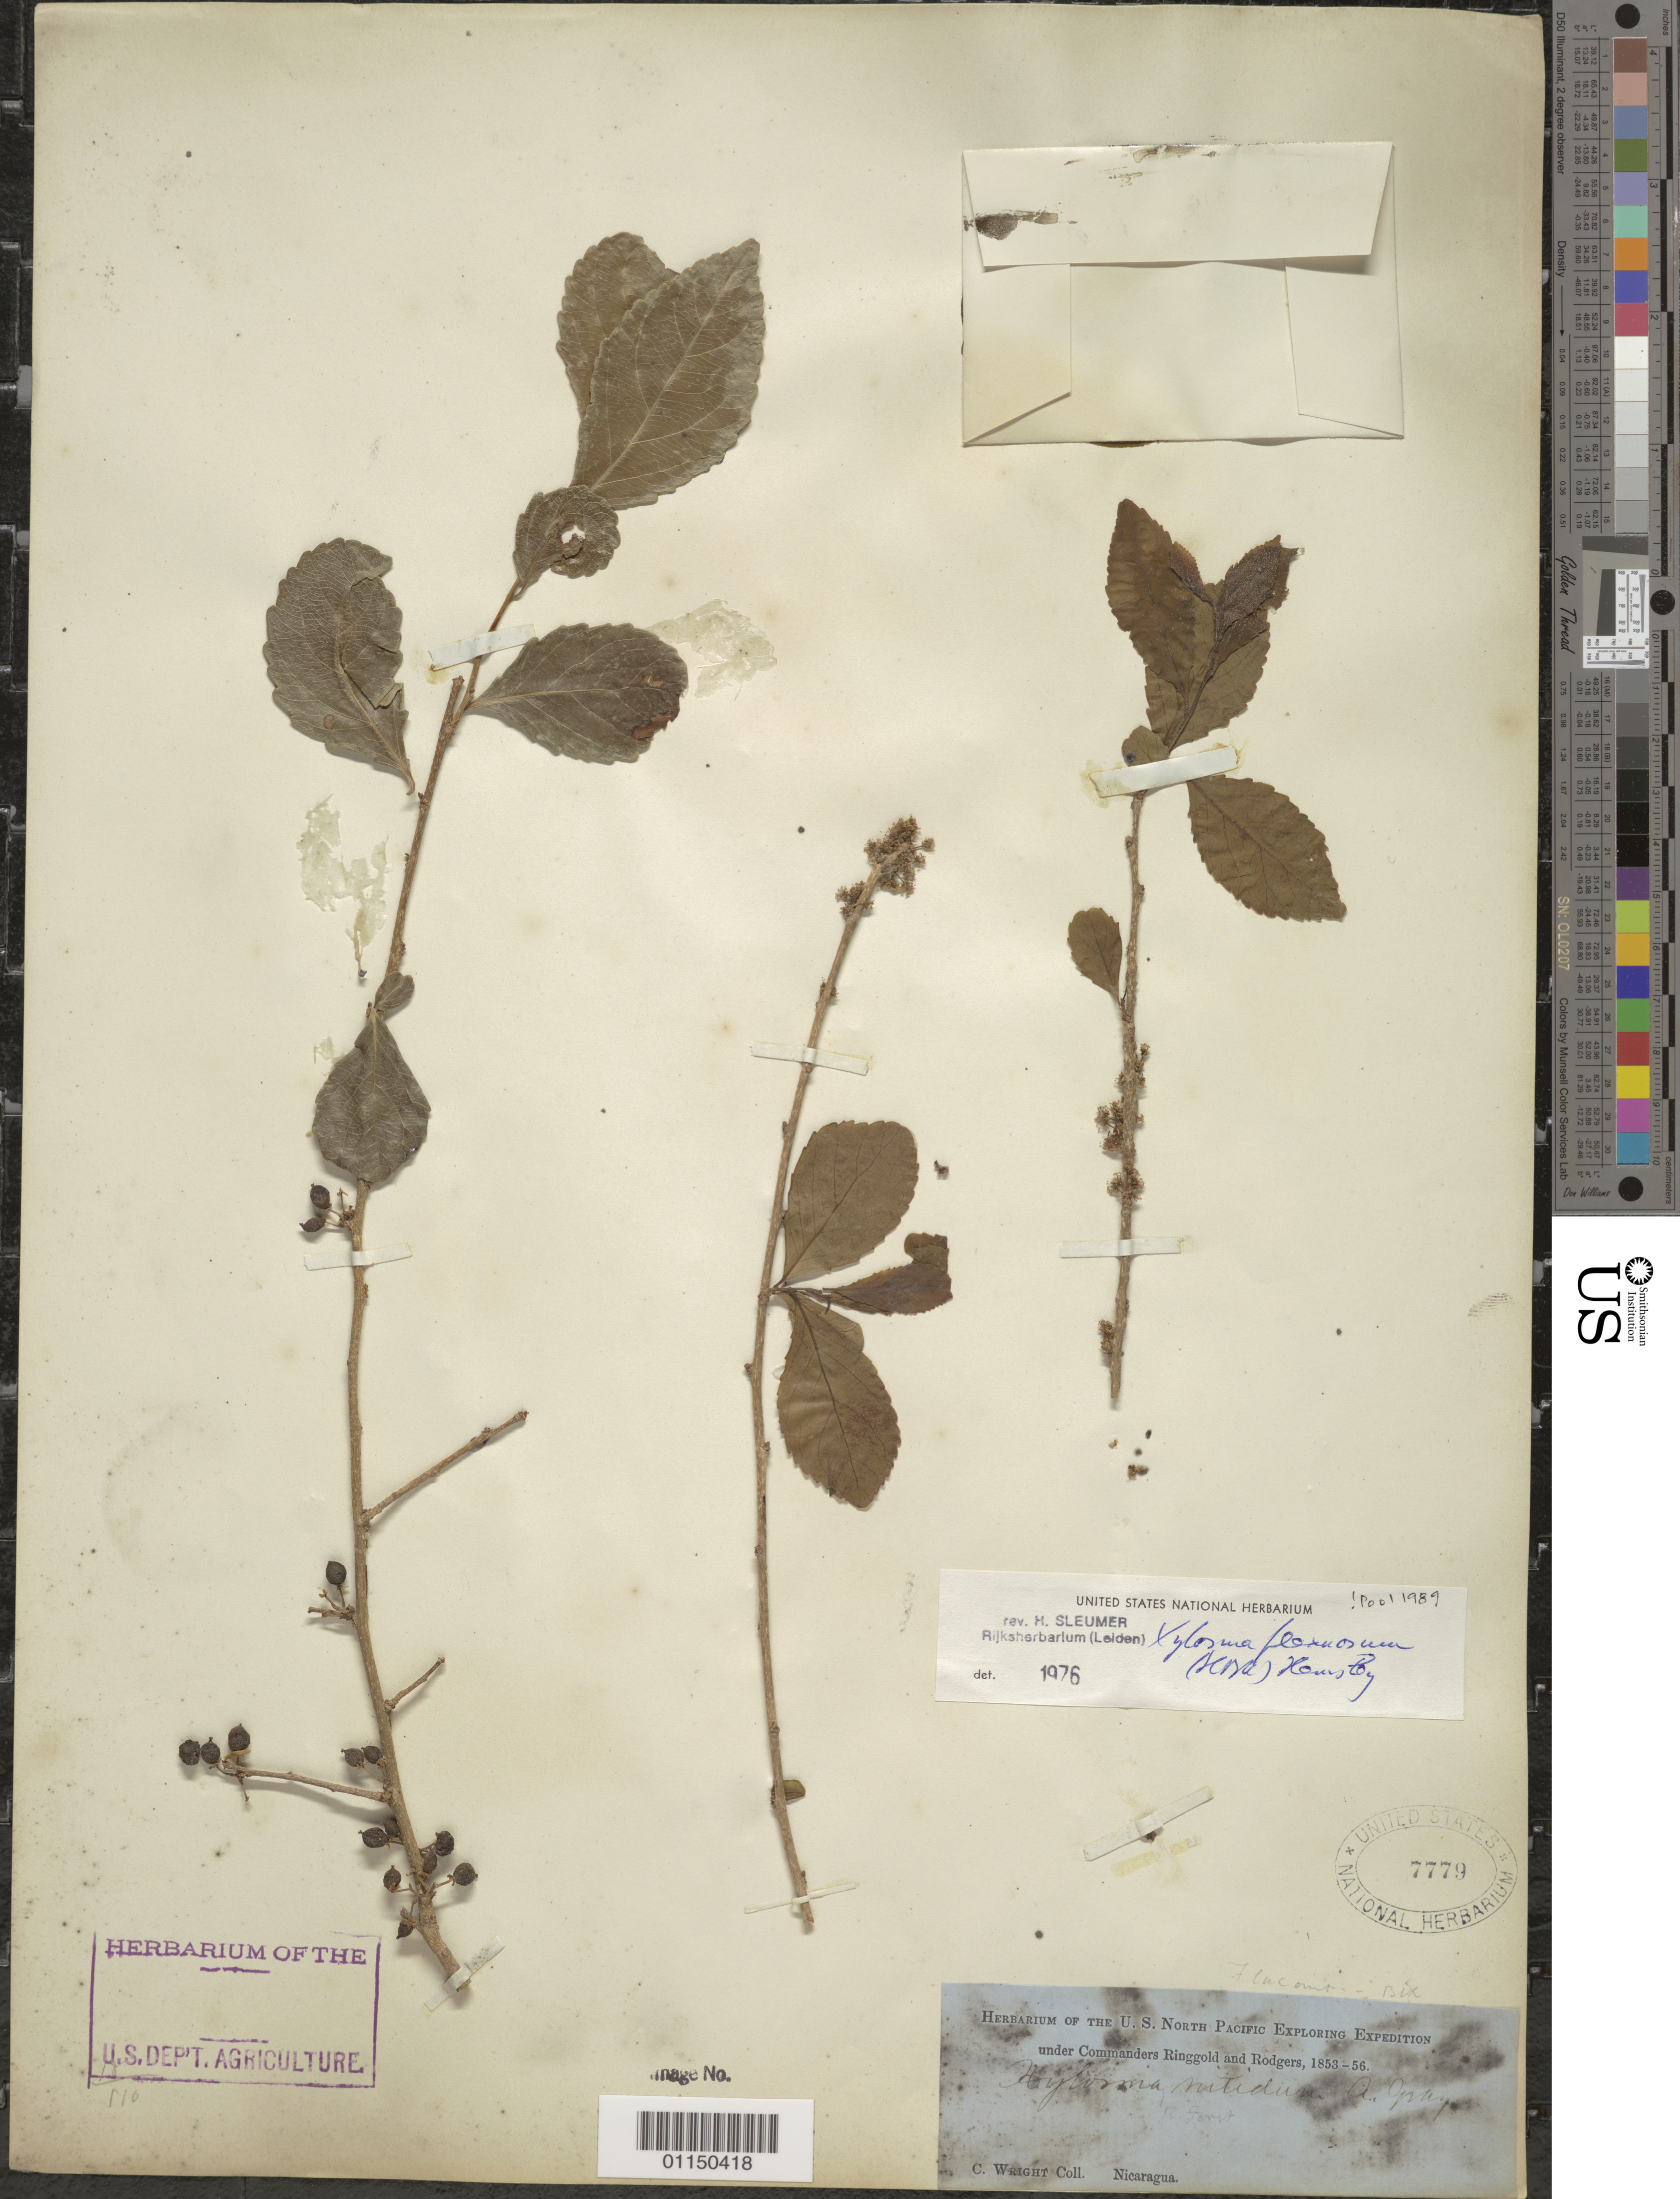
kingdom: Plantae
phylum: Tracheophyta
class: Magnoliopsida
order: Malpighiales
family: Salicaceae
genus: Xylosma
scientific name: Xylosma flexuosa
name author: (Kunth) Hemsl.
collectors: C. Wright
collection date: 1853/1856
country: Nicaragua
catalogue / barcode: US 7779